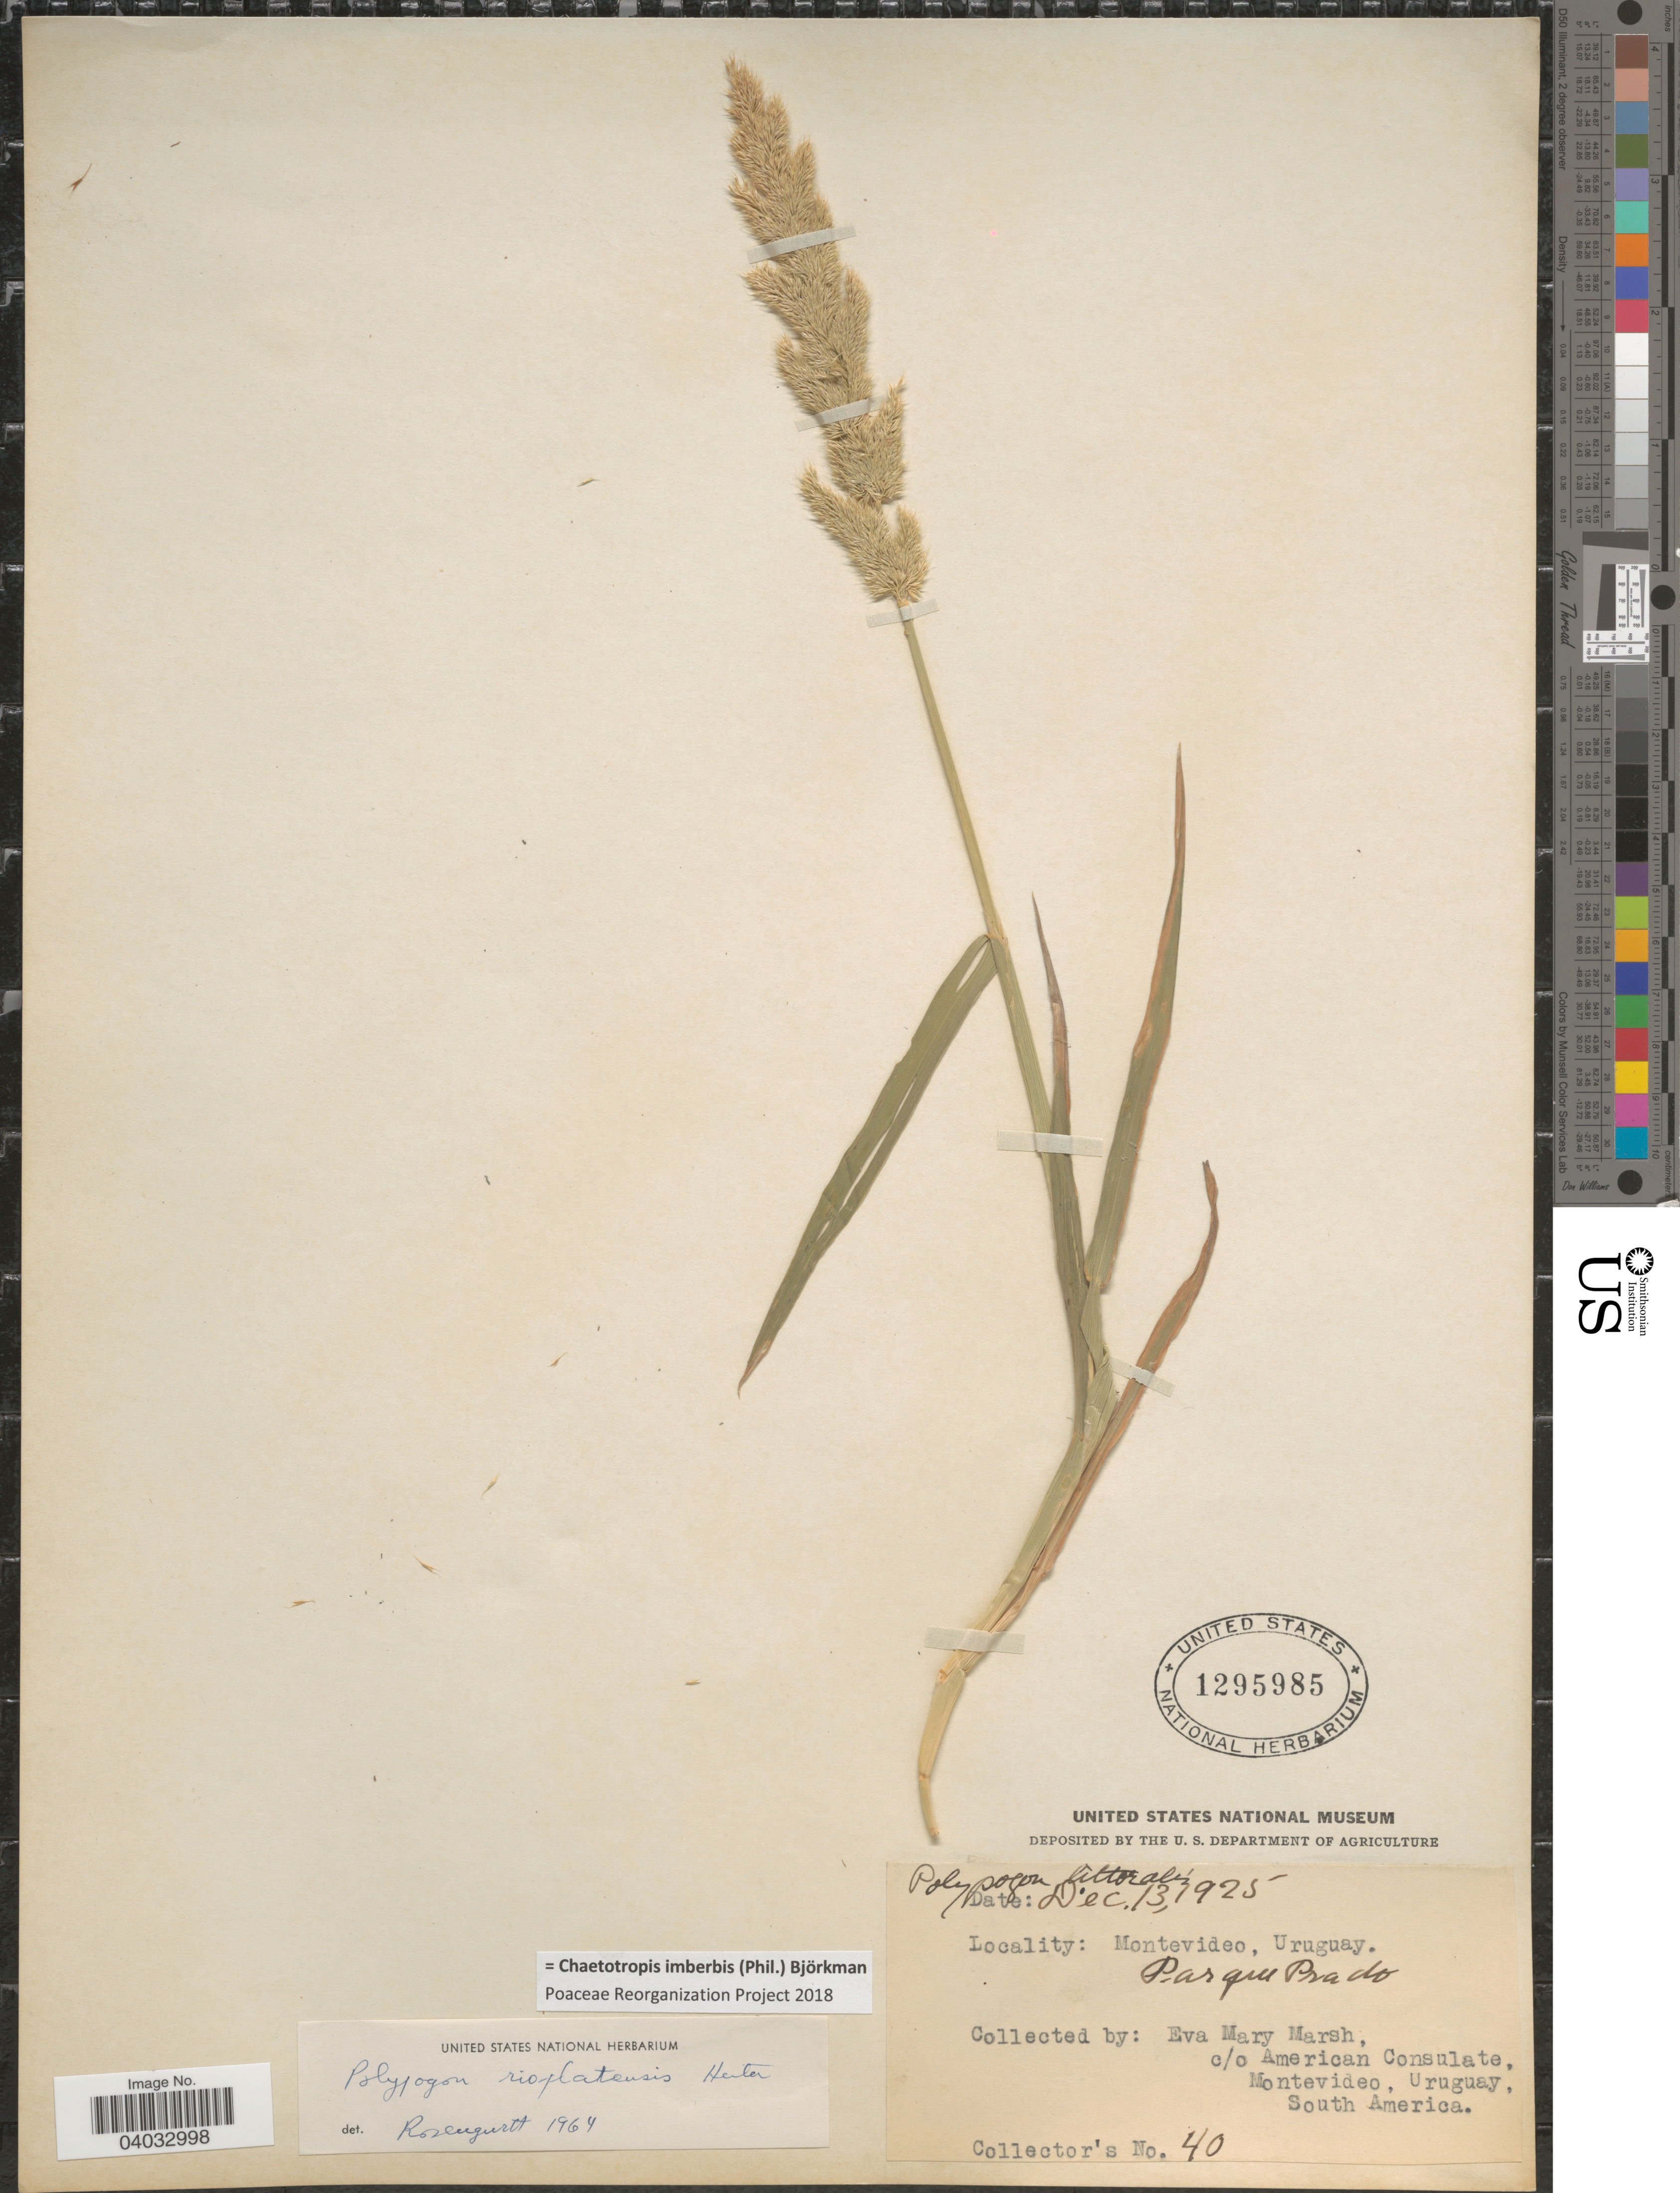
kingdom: Plantae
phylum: Tracheophyta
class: Liliopsida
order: Poales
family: Poaceae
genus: Chaetotropis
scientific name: Chaetotropis imberbis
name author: (Phil.) Björkman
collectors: E. Marsh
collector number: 40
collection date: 1925-12-13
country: Uruguay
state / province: Montevideo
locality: Parque Prado.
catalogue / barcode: US 1295985